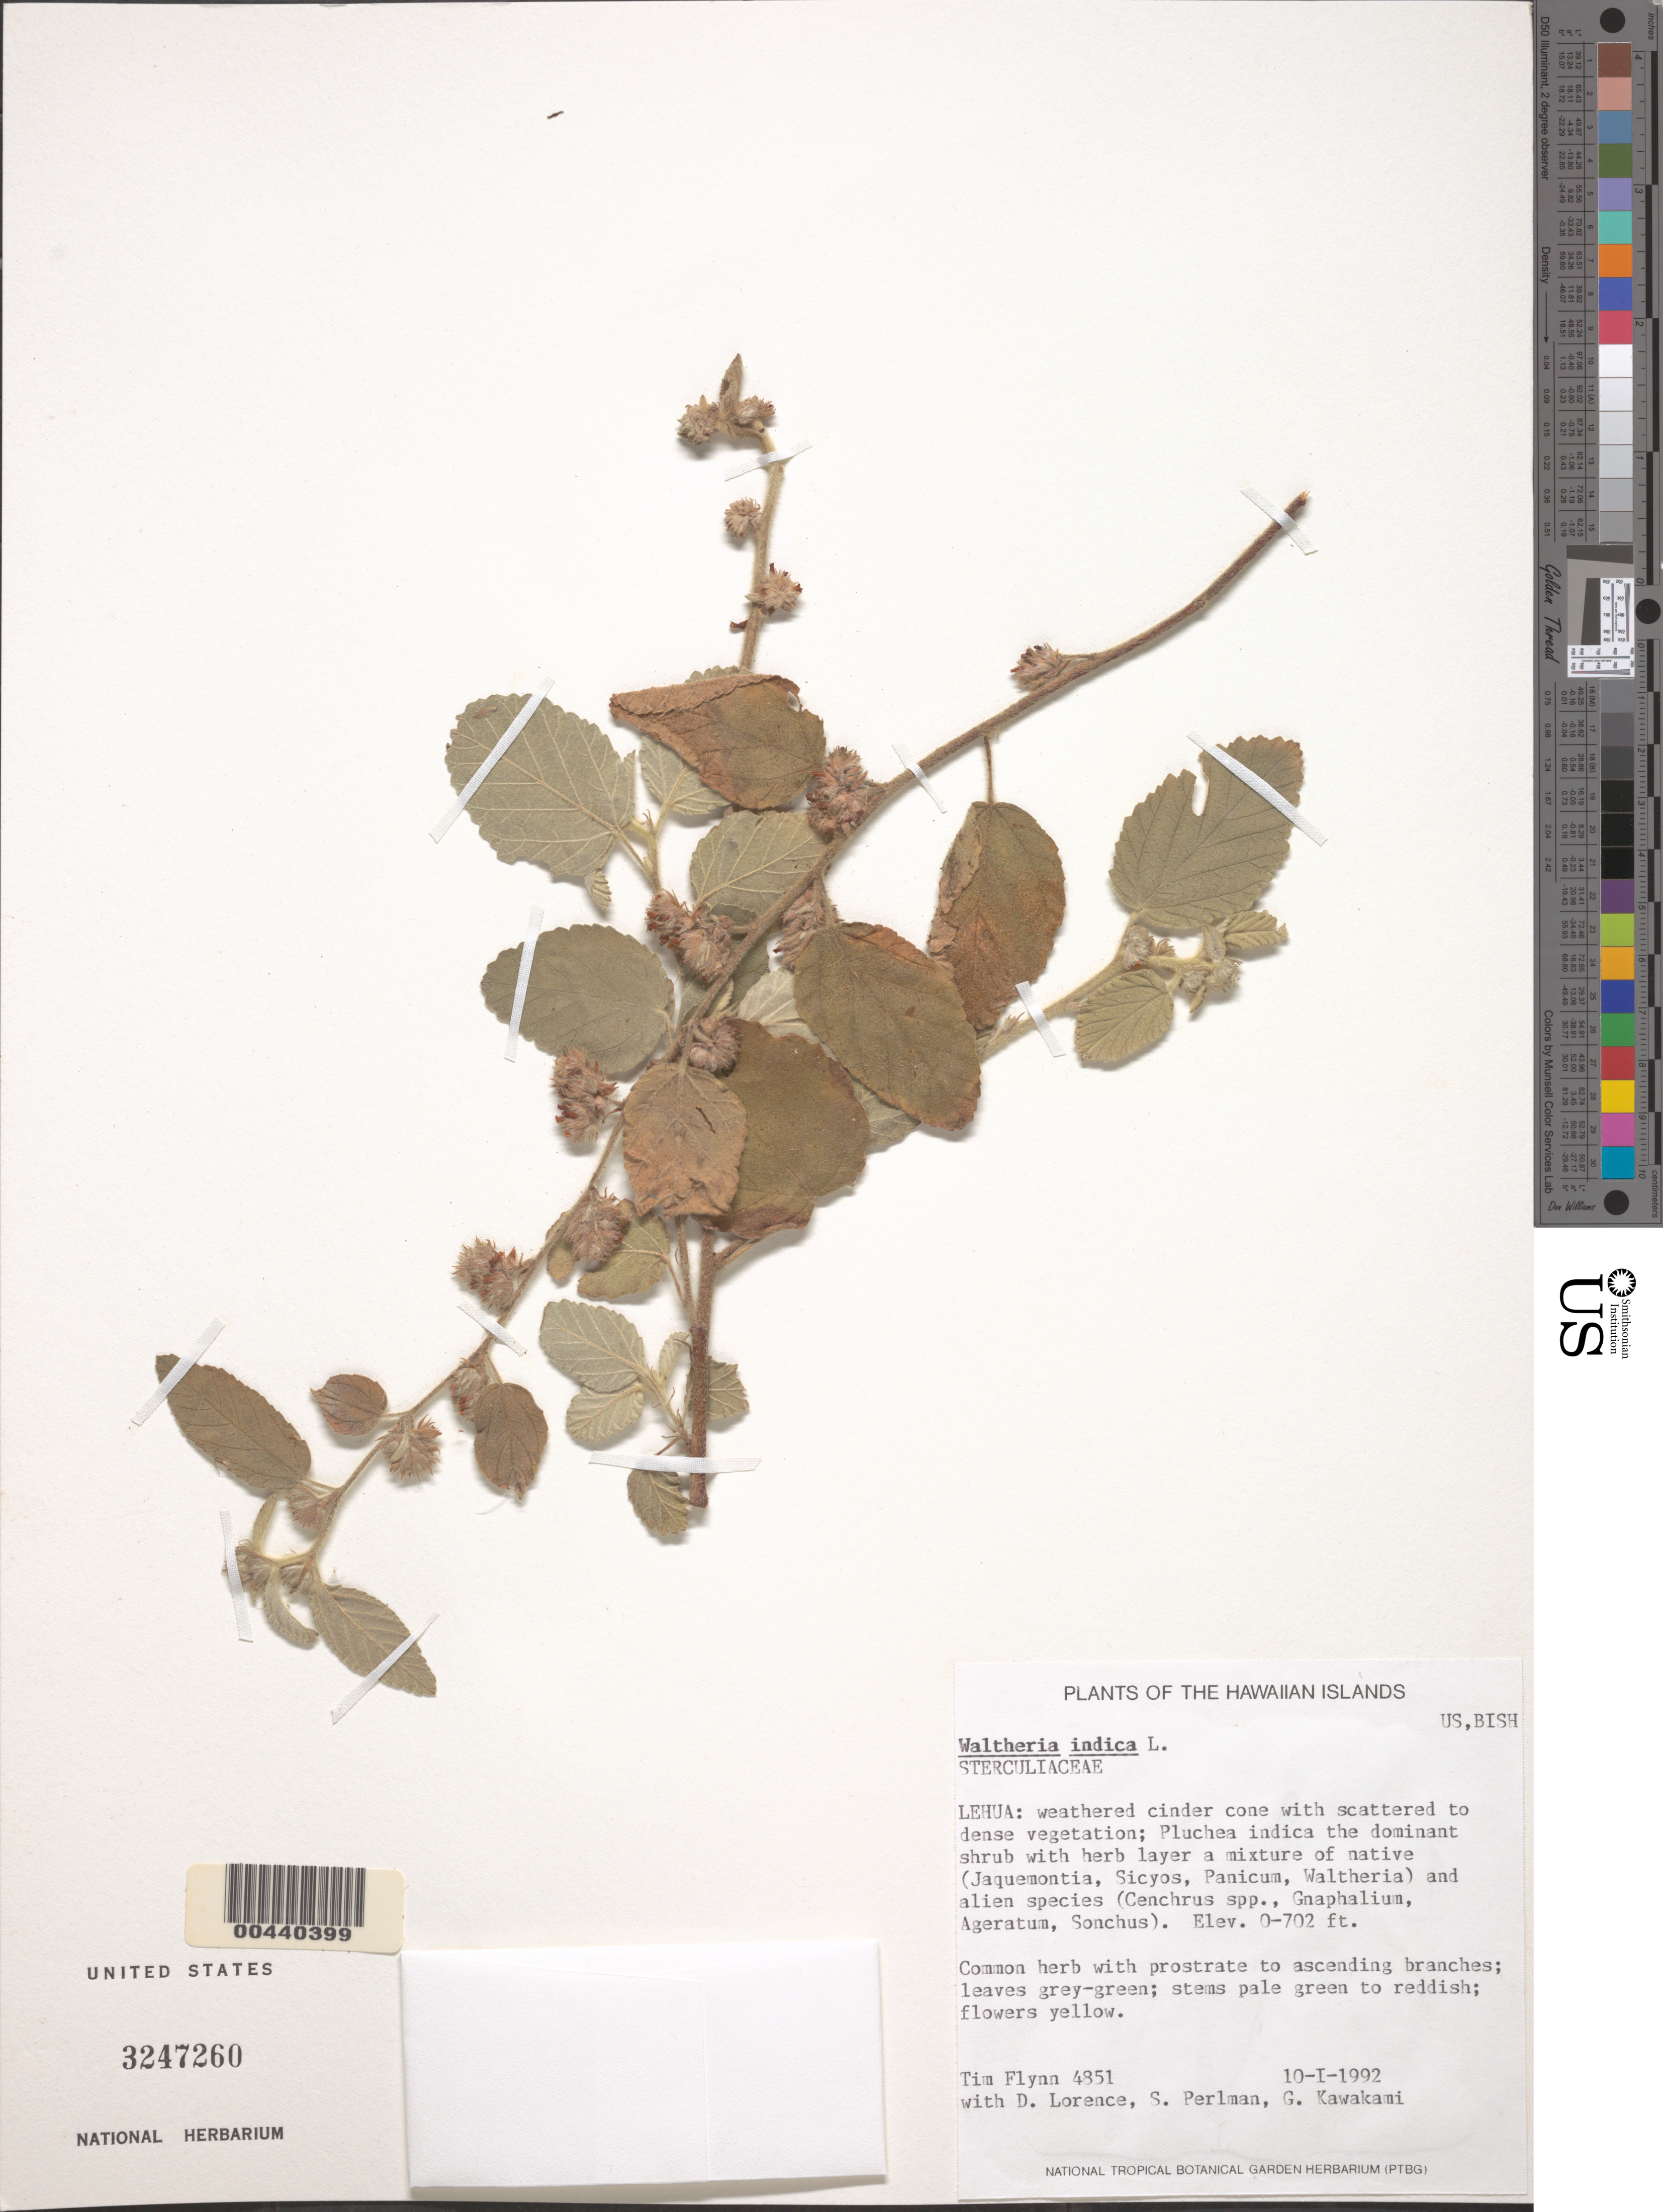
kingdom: Plantae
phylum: Tracheophyta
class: Magnoliopsida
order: Malvales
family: Malvaceae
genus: Waltheria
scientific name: Waltheria indica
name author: L.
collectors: T. W. Flynn, D. Lorence, S. P. Perlman & G. Kawakami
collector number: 4851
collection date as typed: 10 Jan 1992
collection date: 1992-01-10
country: United States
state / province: Hawaii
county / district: Kauai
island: Lehua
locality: Weathered cinder cone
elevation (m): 0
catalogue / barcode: US 3247260